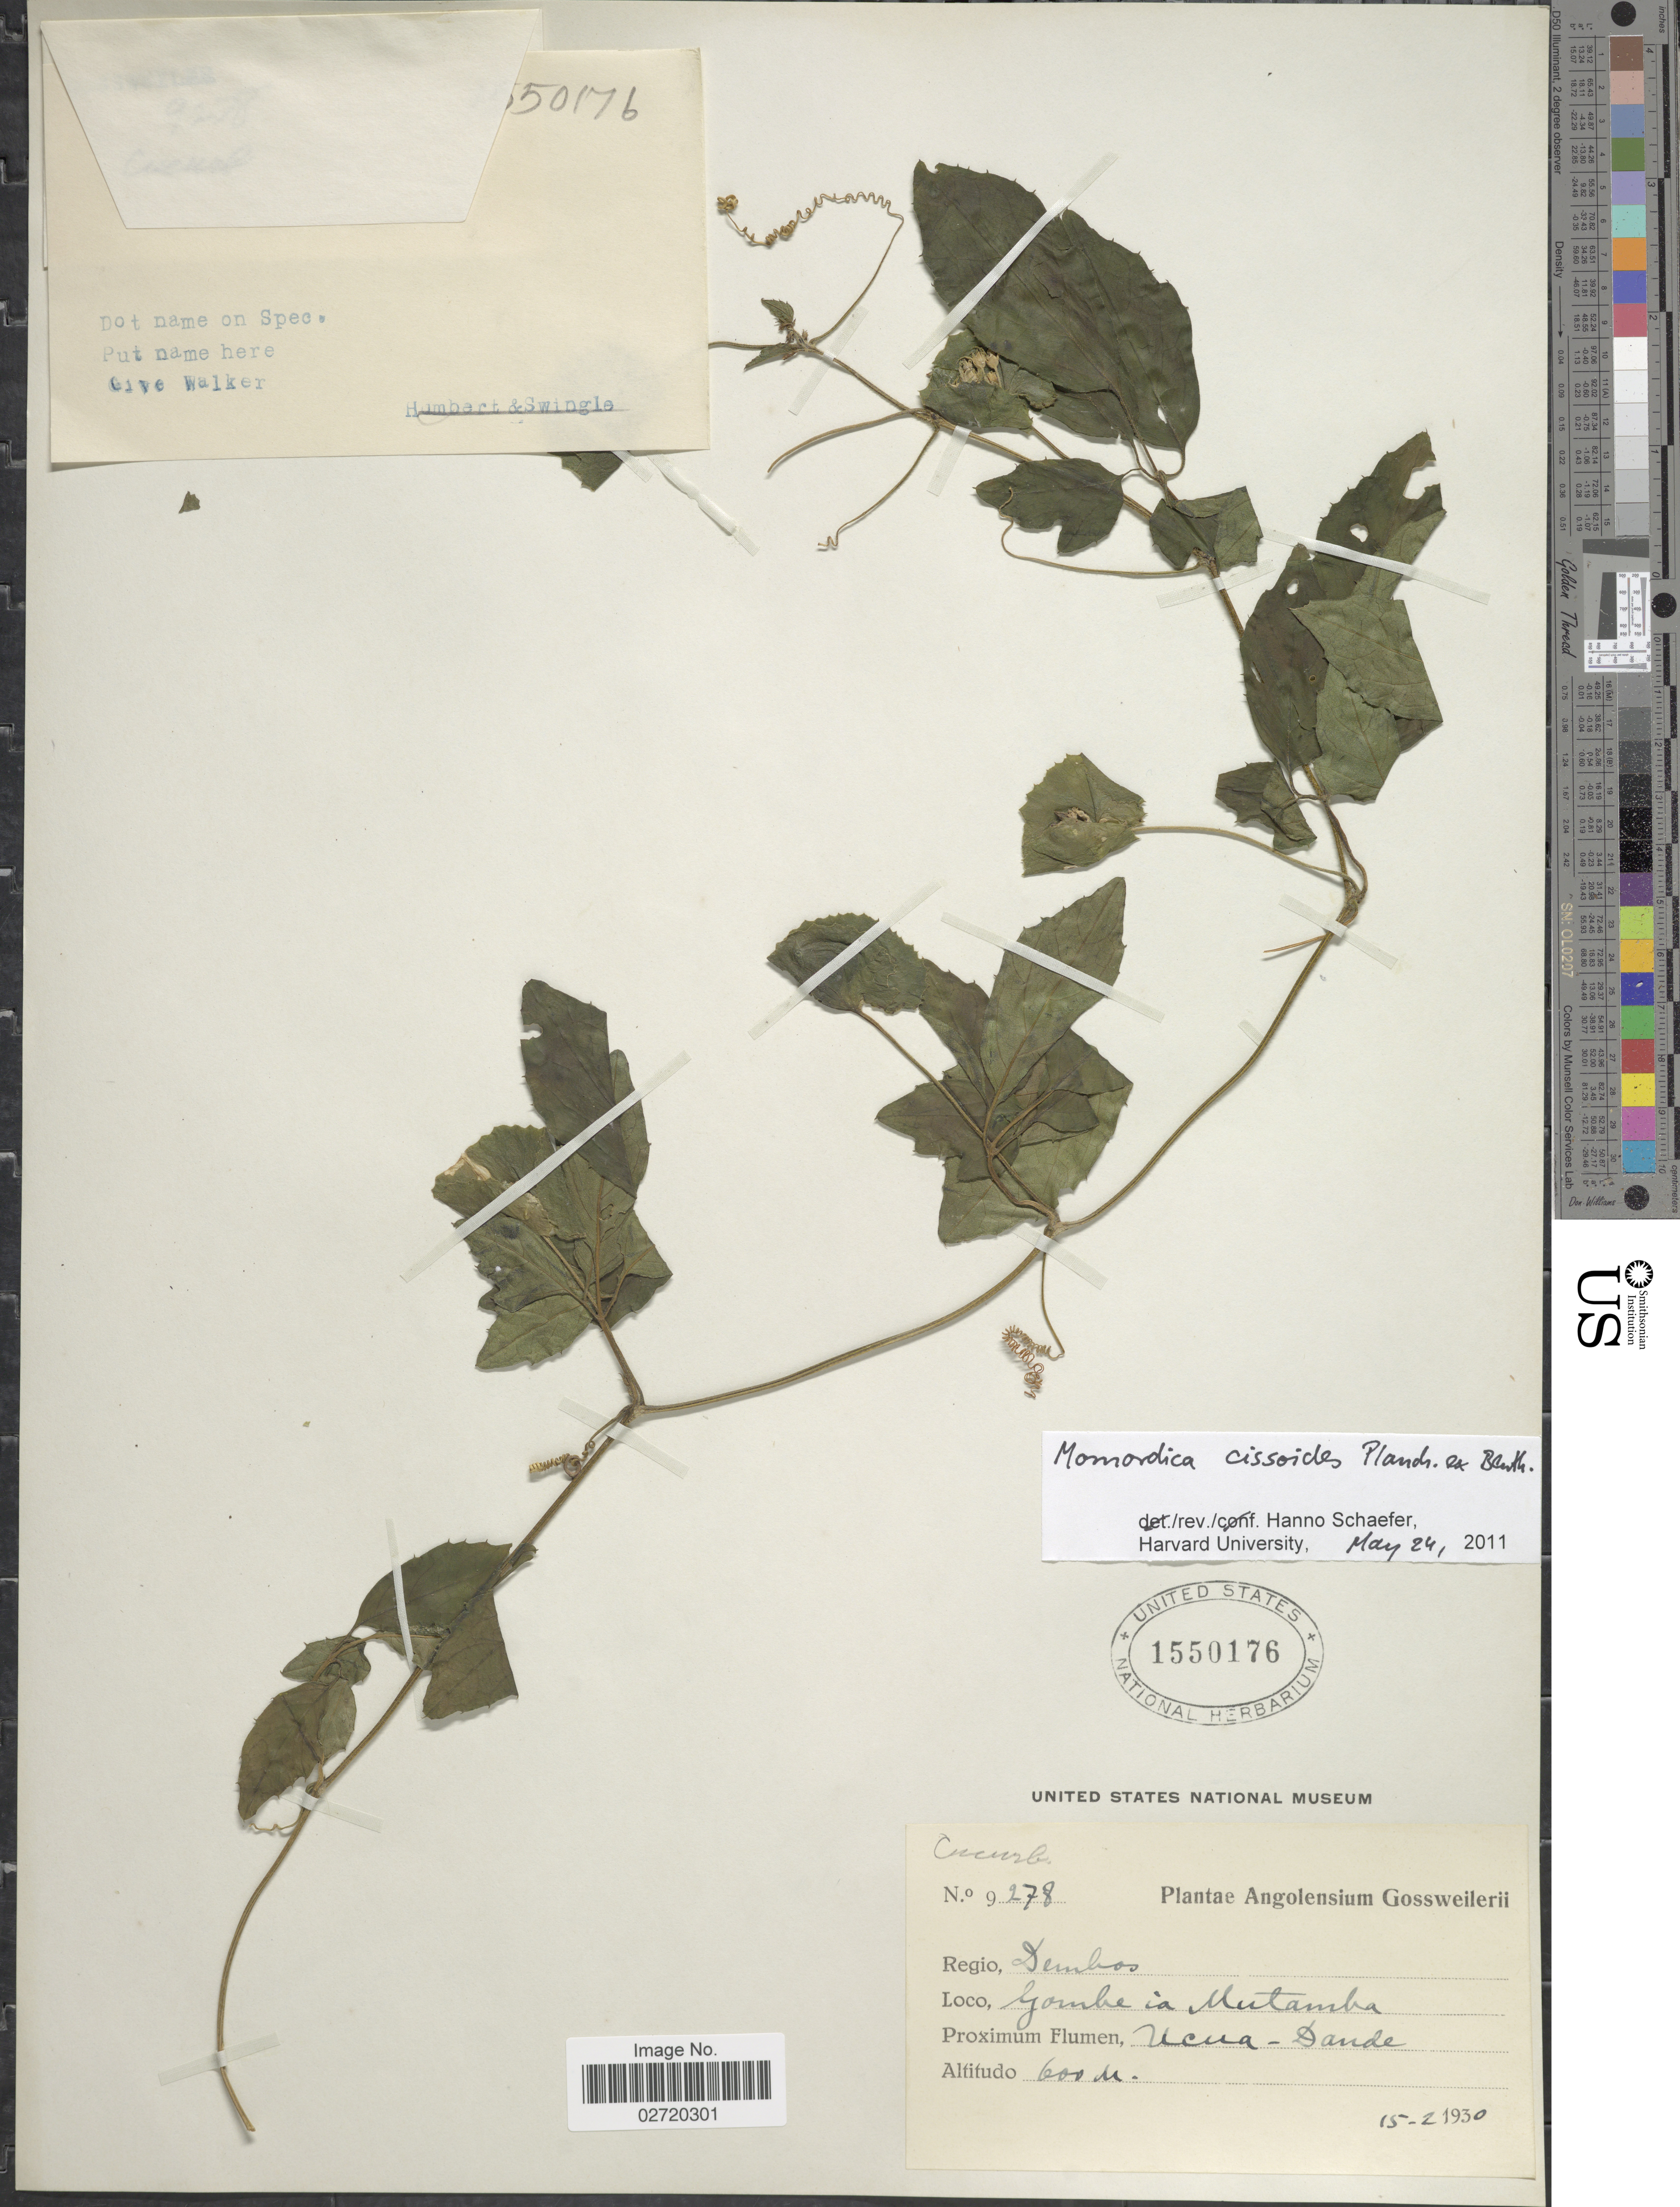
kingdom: Plantae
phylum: Tracheophyta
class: Magnoliopsida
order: Cucurbitales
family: Cucurbitaceae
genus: Momordica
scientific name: Momordica cissoides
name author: Planch.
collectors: -. Gossweiler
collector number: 9278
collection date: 1930-02-15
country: Angola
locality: Regio Dembos, Gombe ia Mutamba, Ucua - Dande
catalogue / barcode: US 1550176